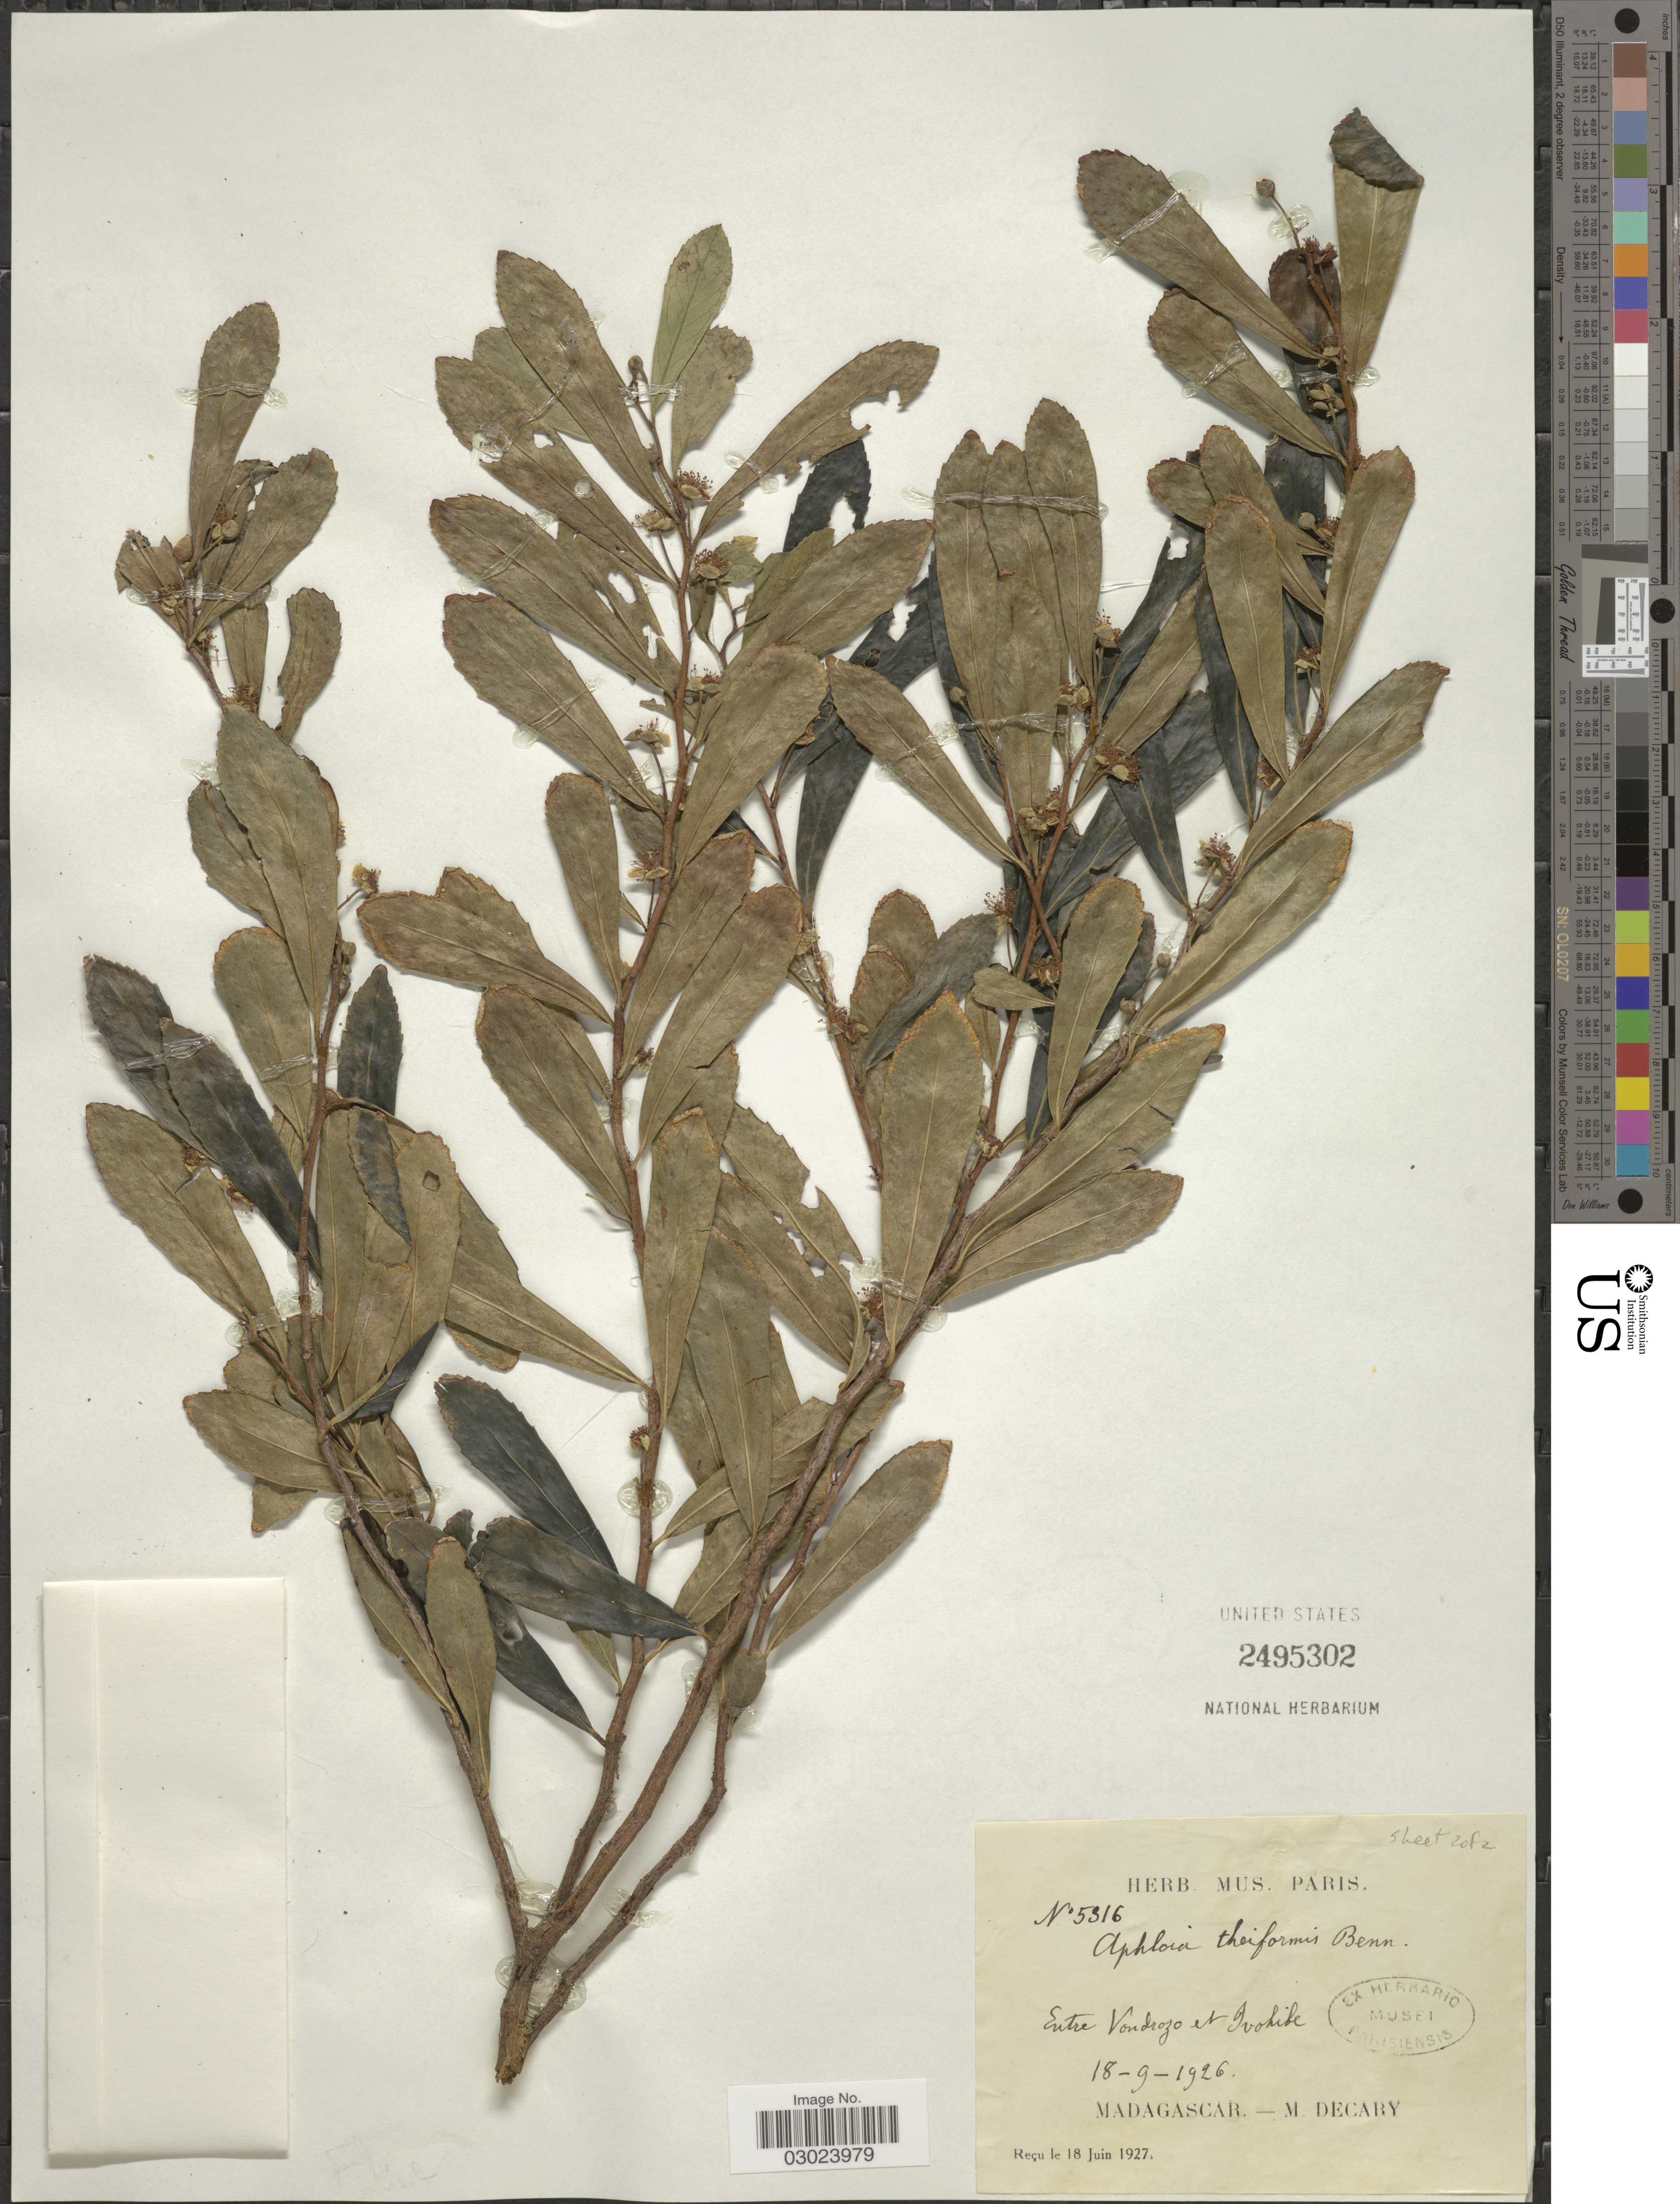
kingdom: Plantae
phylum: Tracheophyta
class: Magnoliopsida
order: Crossosomatales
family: Aphloiaceae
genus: Aphloia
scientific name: Aphloia theiformis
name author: (Vahl) Benn.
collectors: R. Decary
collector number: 5316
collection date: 1926-09-18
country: Madagascar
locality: Entre Vondrozo et Ivohibe.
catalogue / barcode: US 2495302